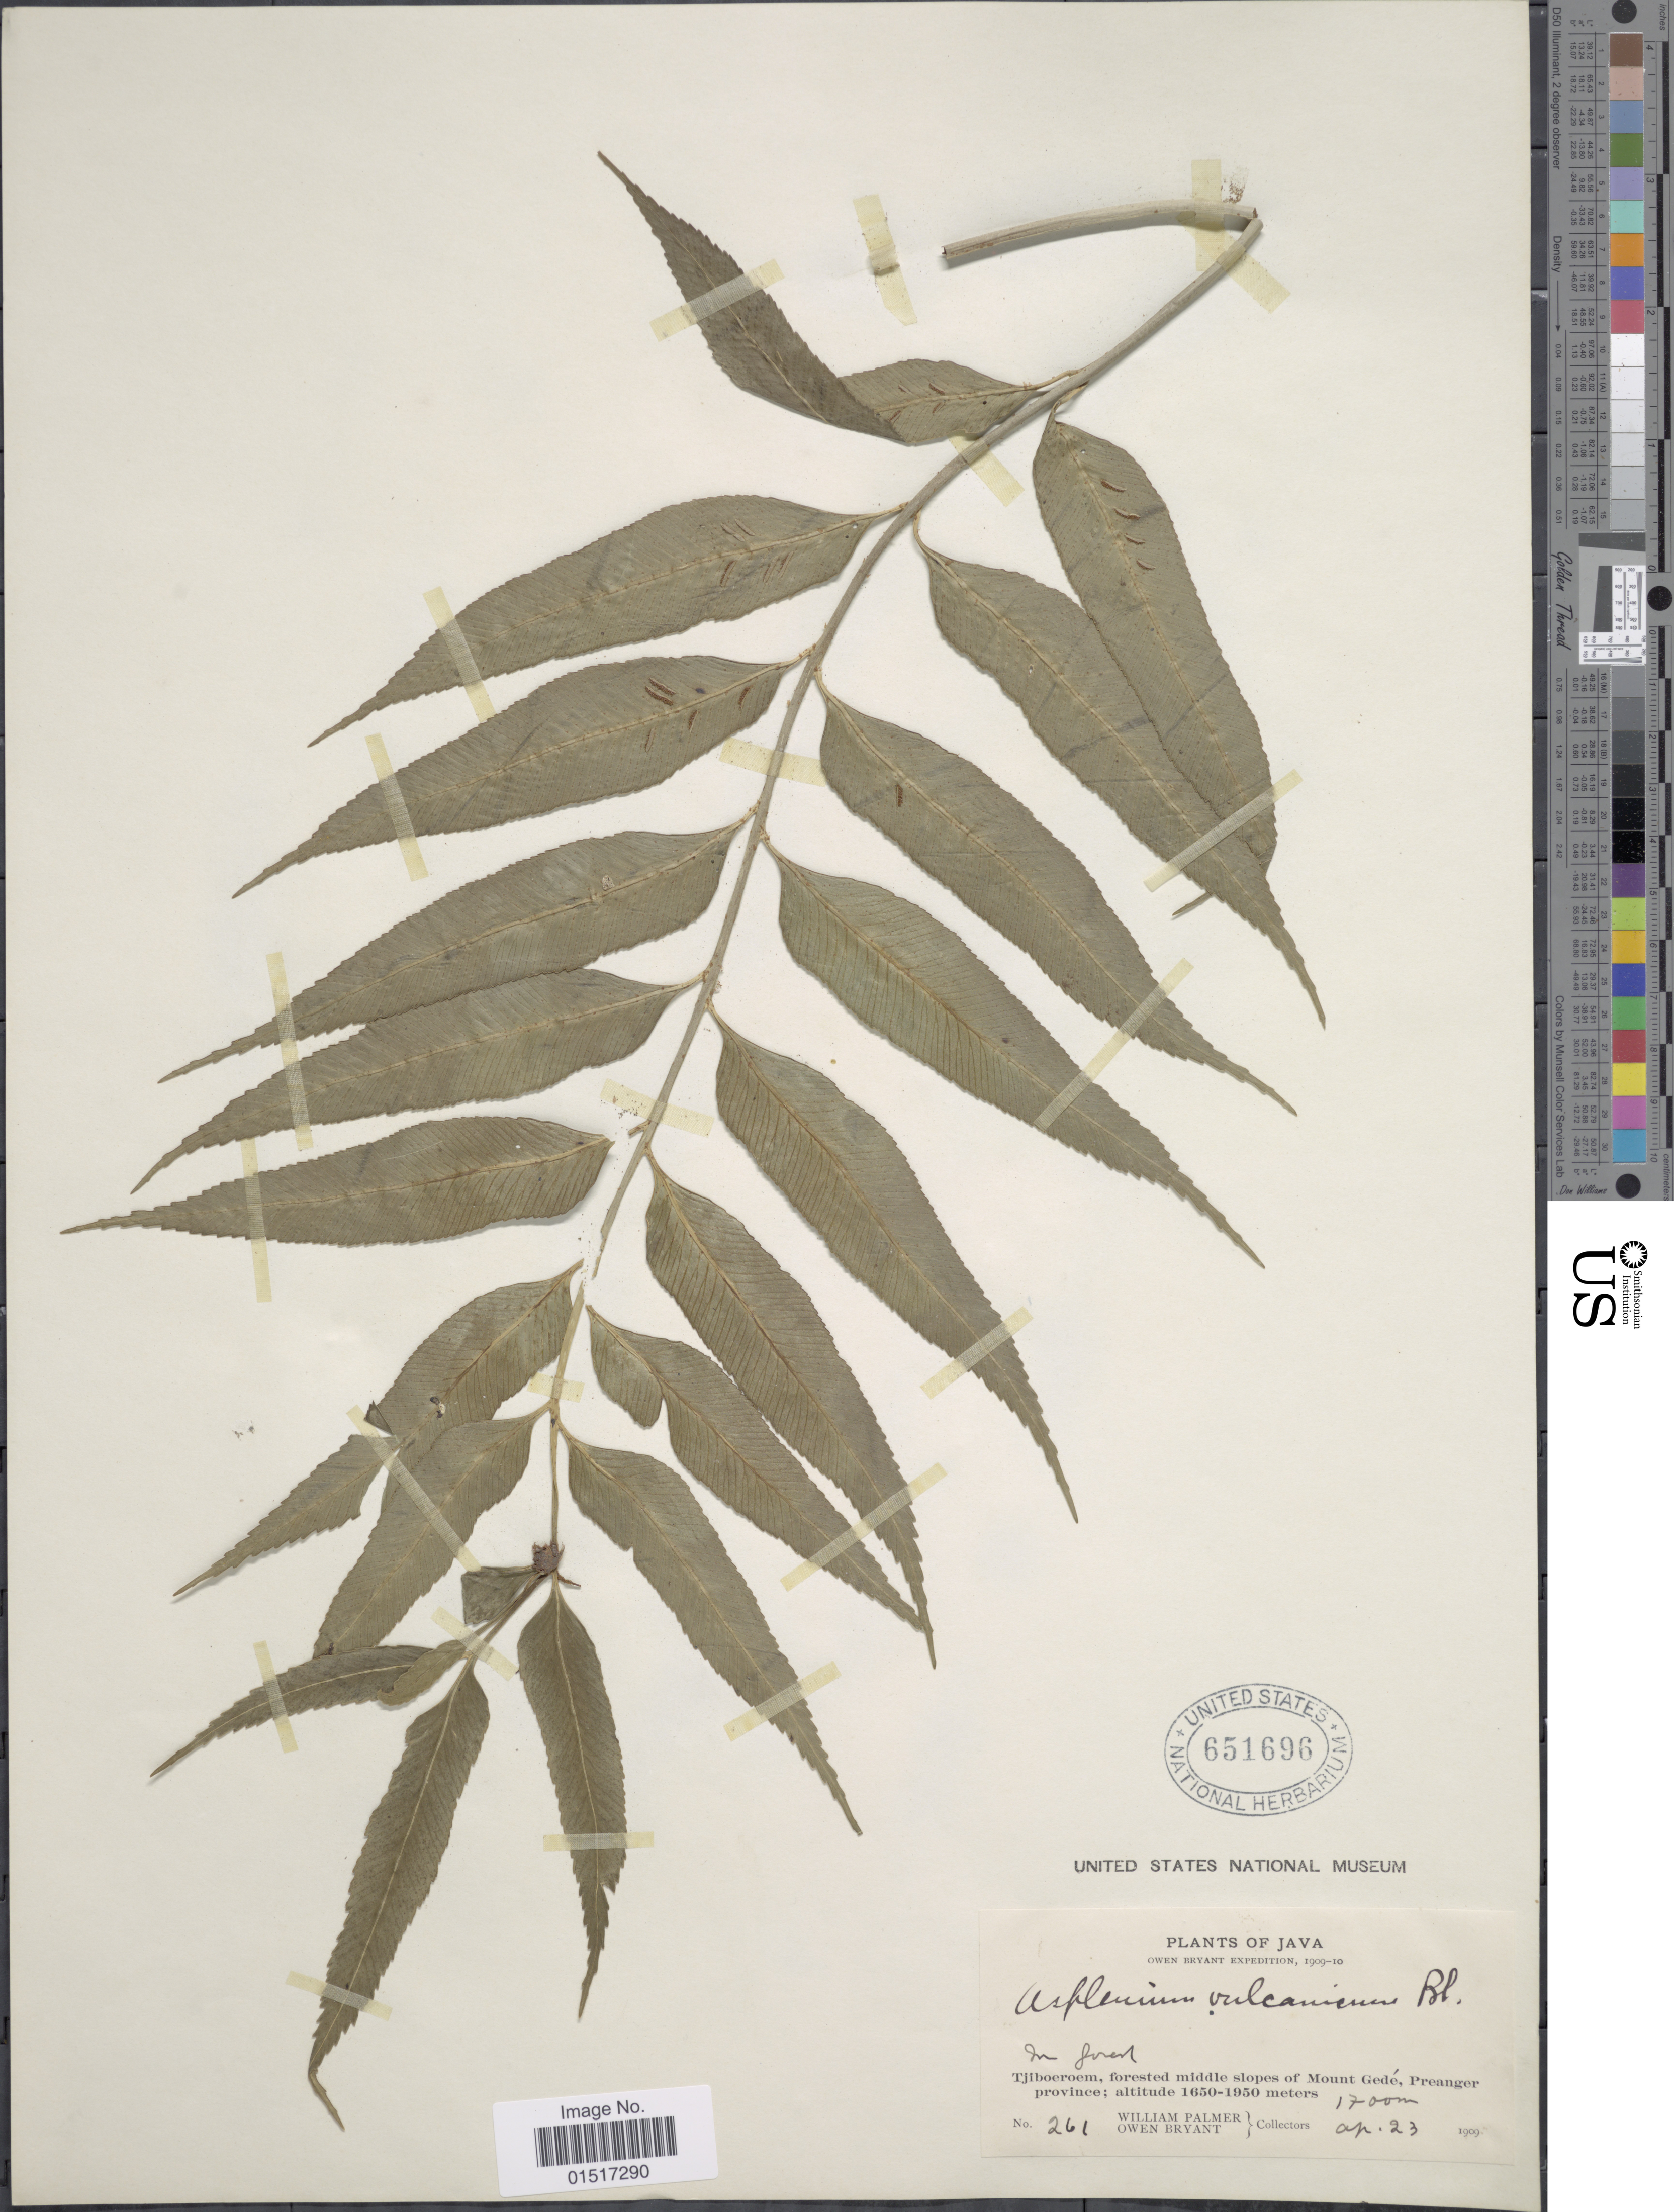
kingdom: Plantae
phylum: Tracheophyta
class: Polypodiopsida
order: Polypodiales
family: Aspleniaceae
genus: Asplenium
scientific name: Asplenium vulcanicum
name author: Blume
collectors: W. Palmer & O. Bryant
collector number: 261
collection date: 1909-04-23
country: Indonesia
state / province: Java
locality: Tjiboeroem, forested middle slopes of Mount Gedé, Preanger province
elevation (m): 1700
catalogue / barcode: US 651696